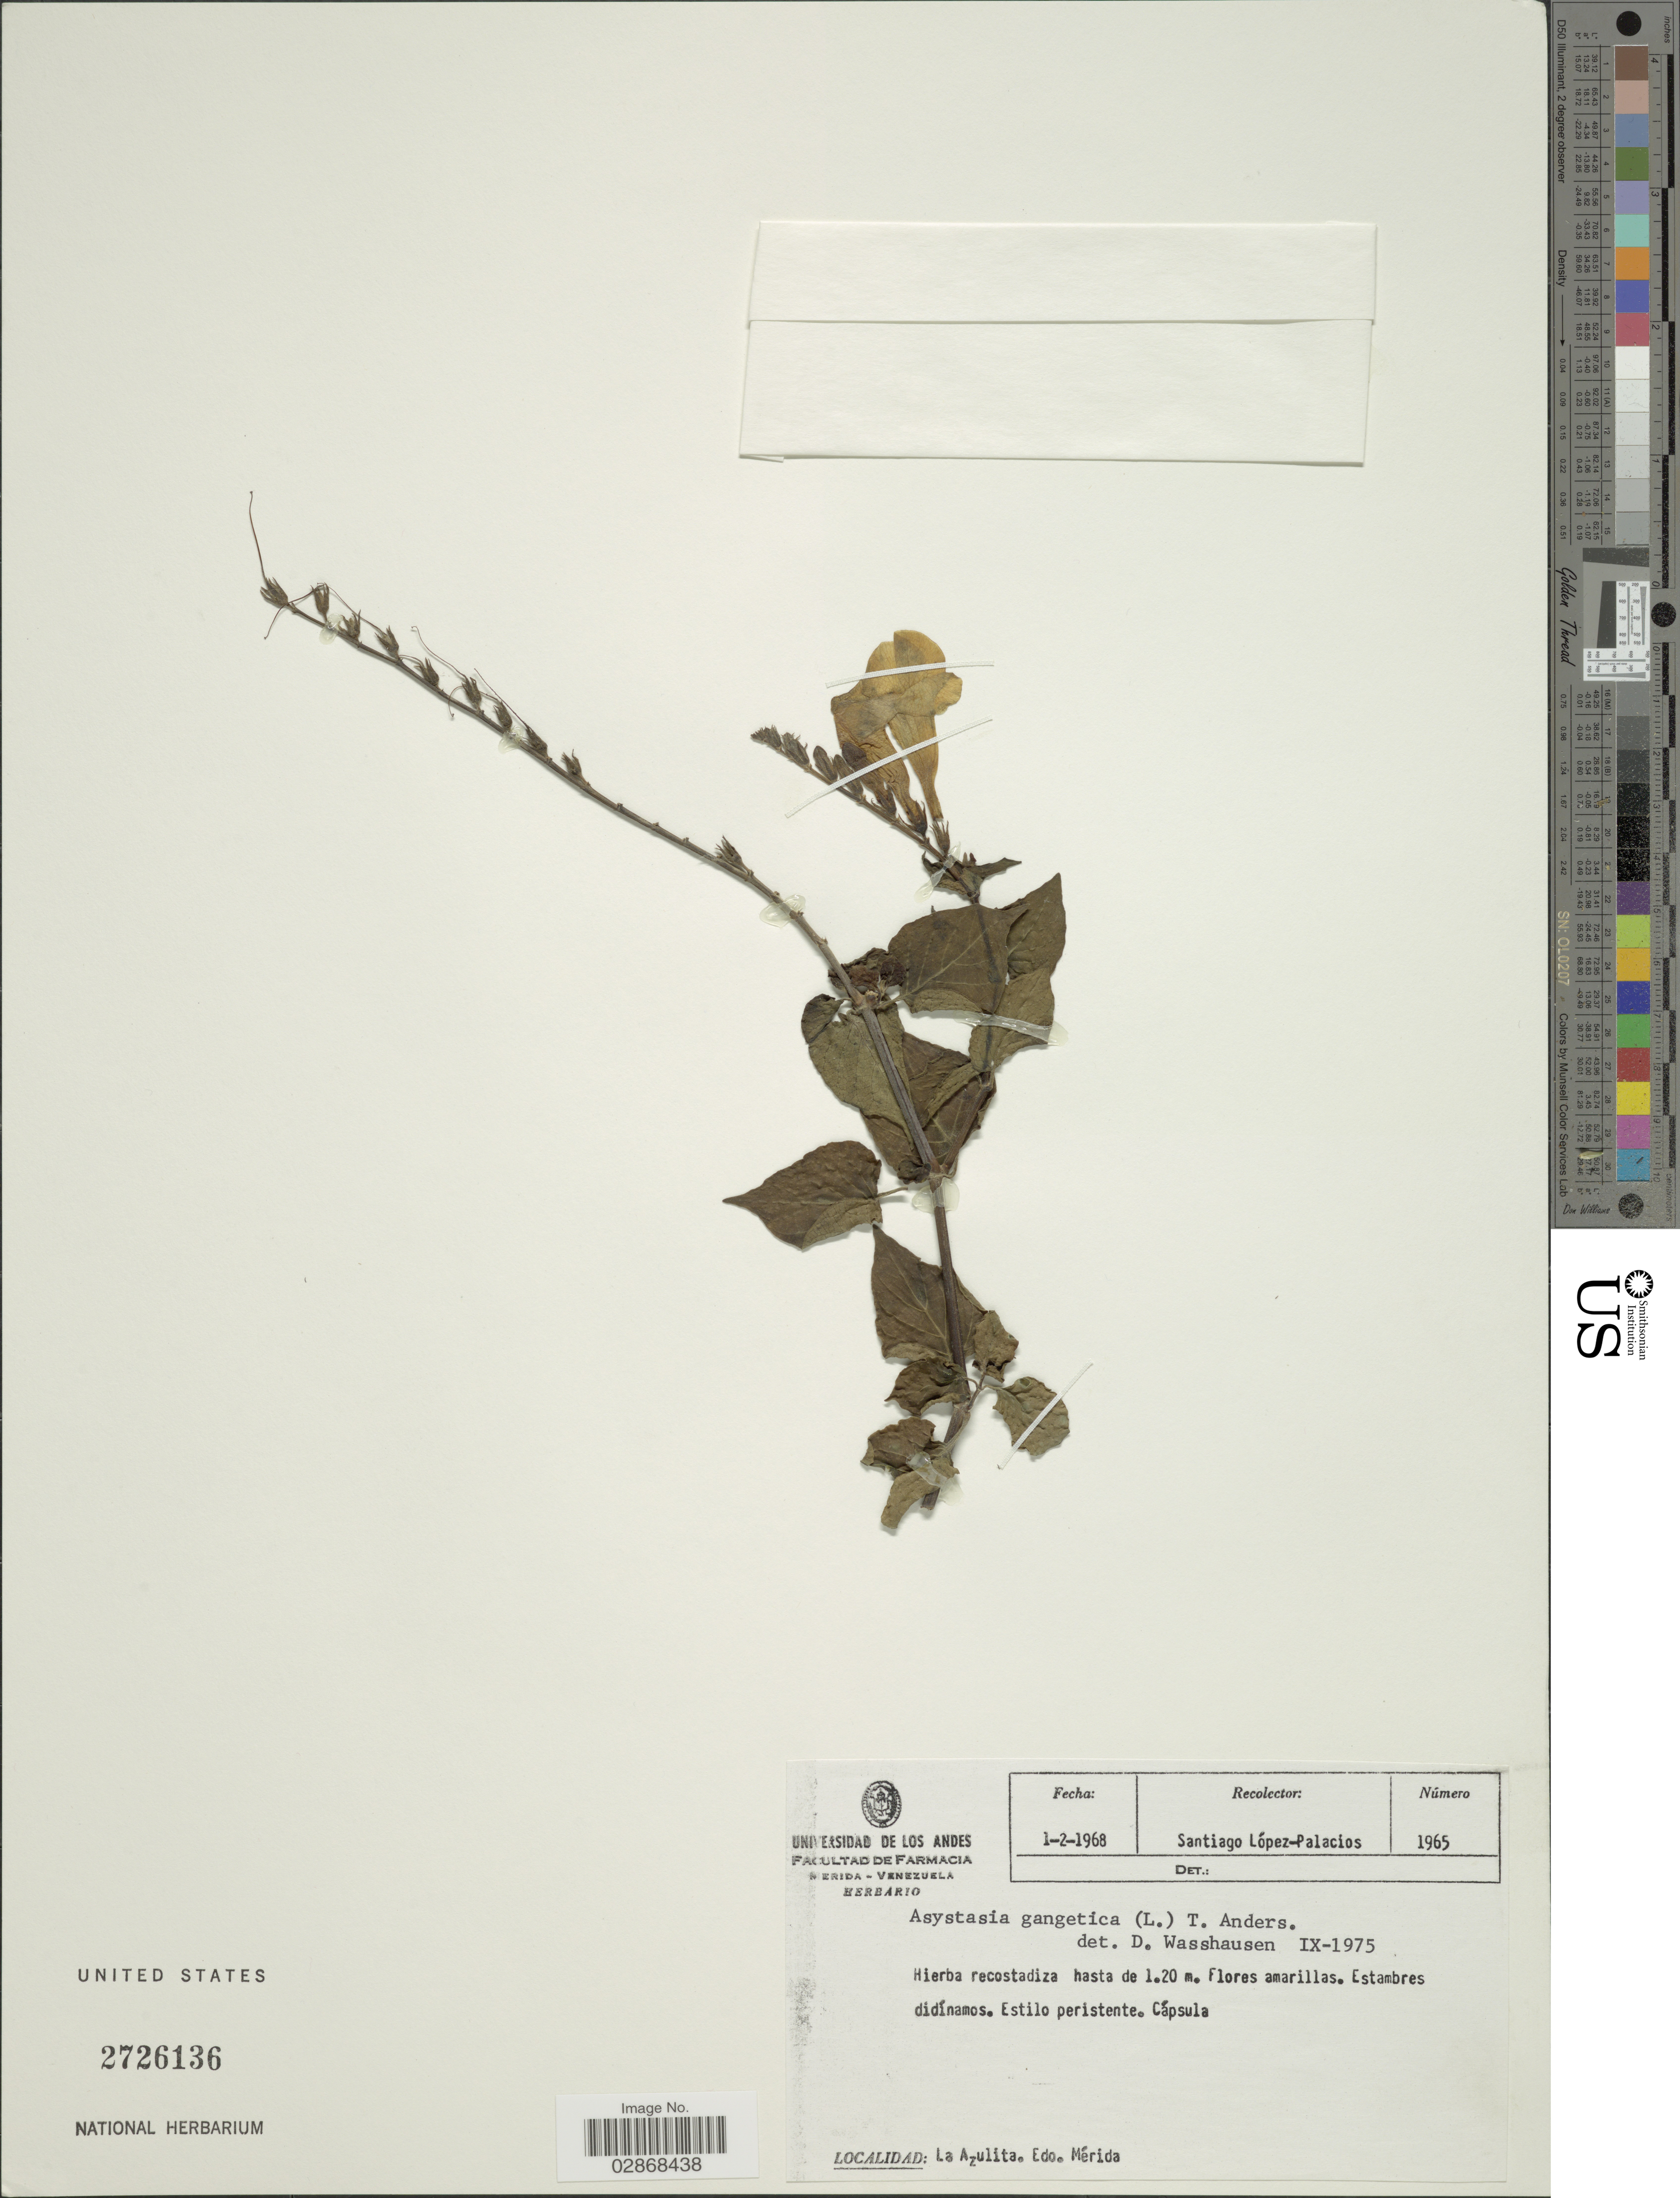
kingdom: Plantae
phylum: Tracheophyta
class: Magnoliopsida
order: Lamiales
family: Acanthaceae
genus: Asystasia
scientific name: Asystasia gangetica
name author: (L.) T. Anderson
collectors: S. López-Palacios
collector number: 1965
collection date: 1968-02-01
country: Venezuela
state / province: Mérida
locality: La Azulita.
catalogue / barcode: US 2726136